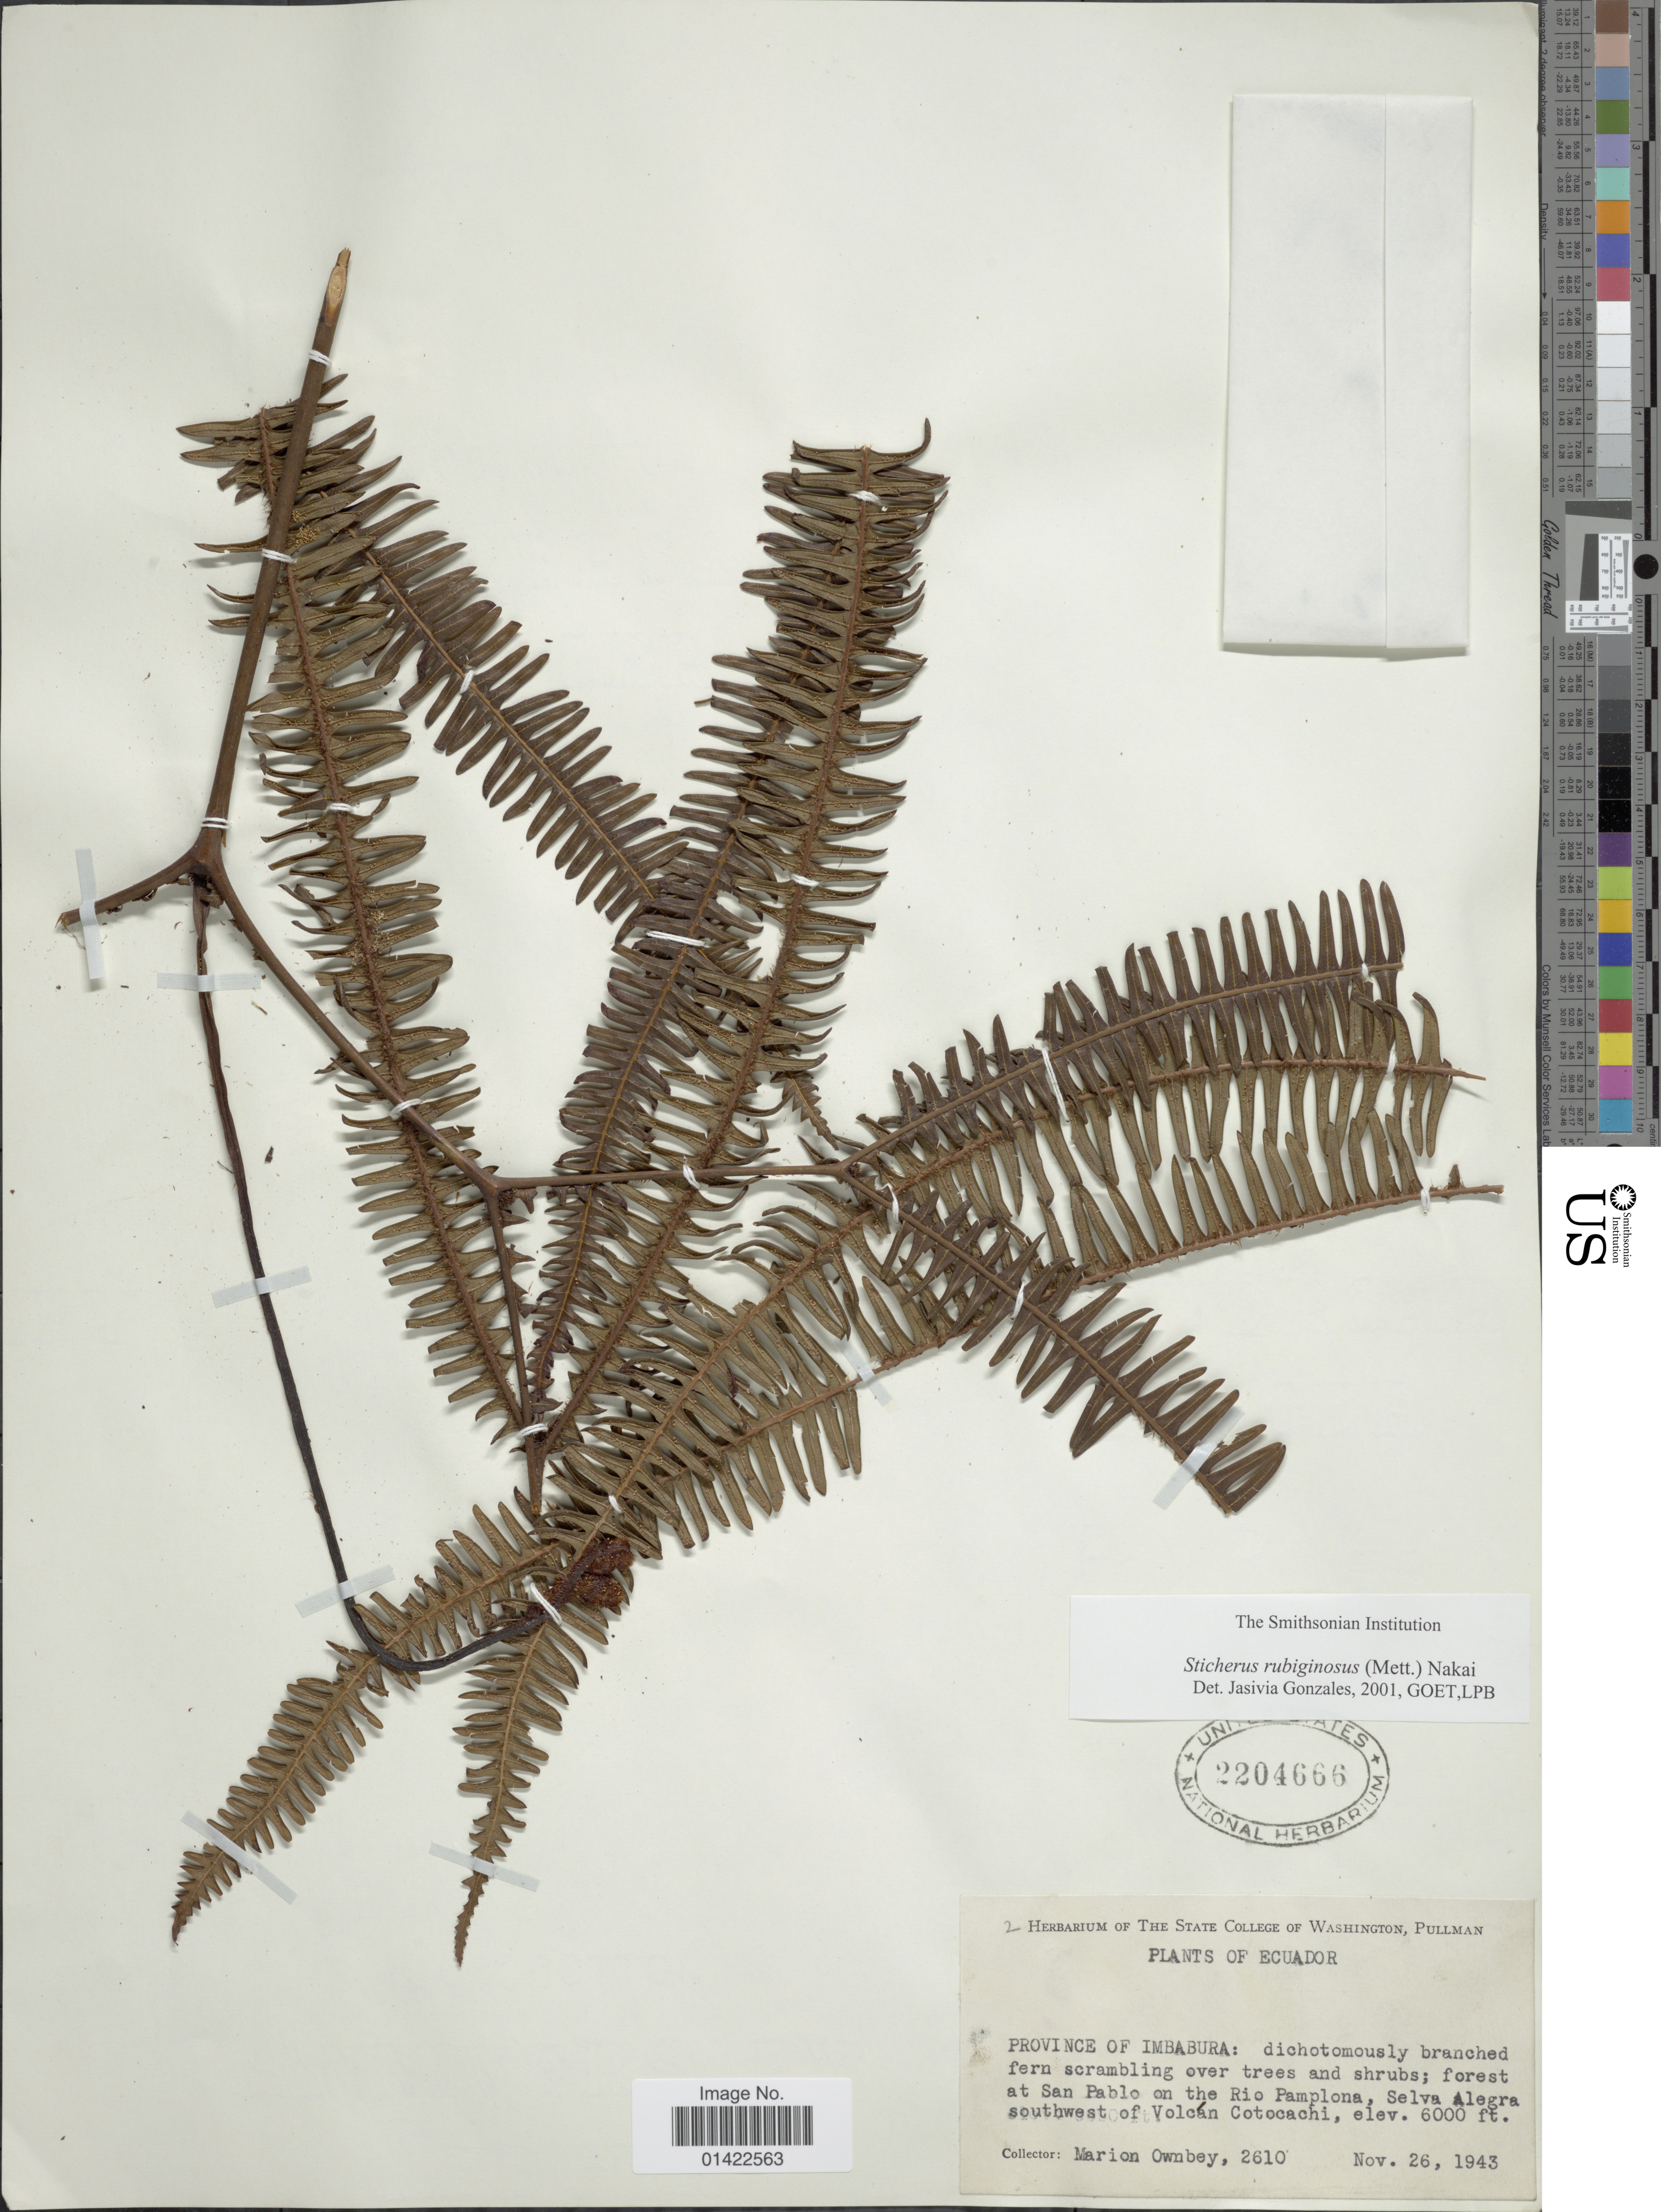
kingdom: Plantae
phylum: Tracheophyta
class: Polypodiopsida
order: Gleicheniales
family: Gleicheniaceae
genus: Sticherus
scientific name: Sticherus rubiginosus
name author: (Mett.) Nakai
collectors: F. M. Ownbey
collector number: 2610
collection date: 1943-11-26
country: Ecuador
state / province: Imbabura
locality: Forest at San Pablo on the Rio Pamplona, Selva Alegra southwest of Volcán Cotocahi.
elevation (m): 1829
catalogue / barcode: US 2204666